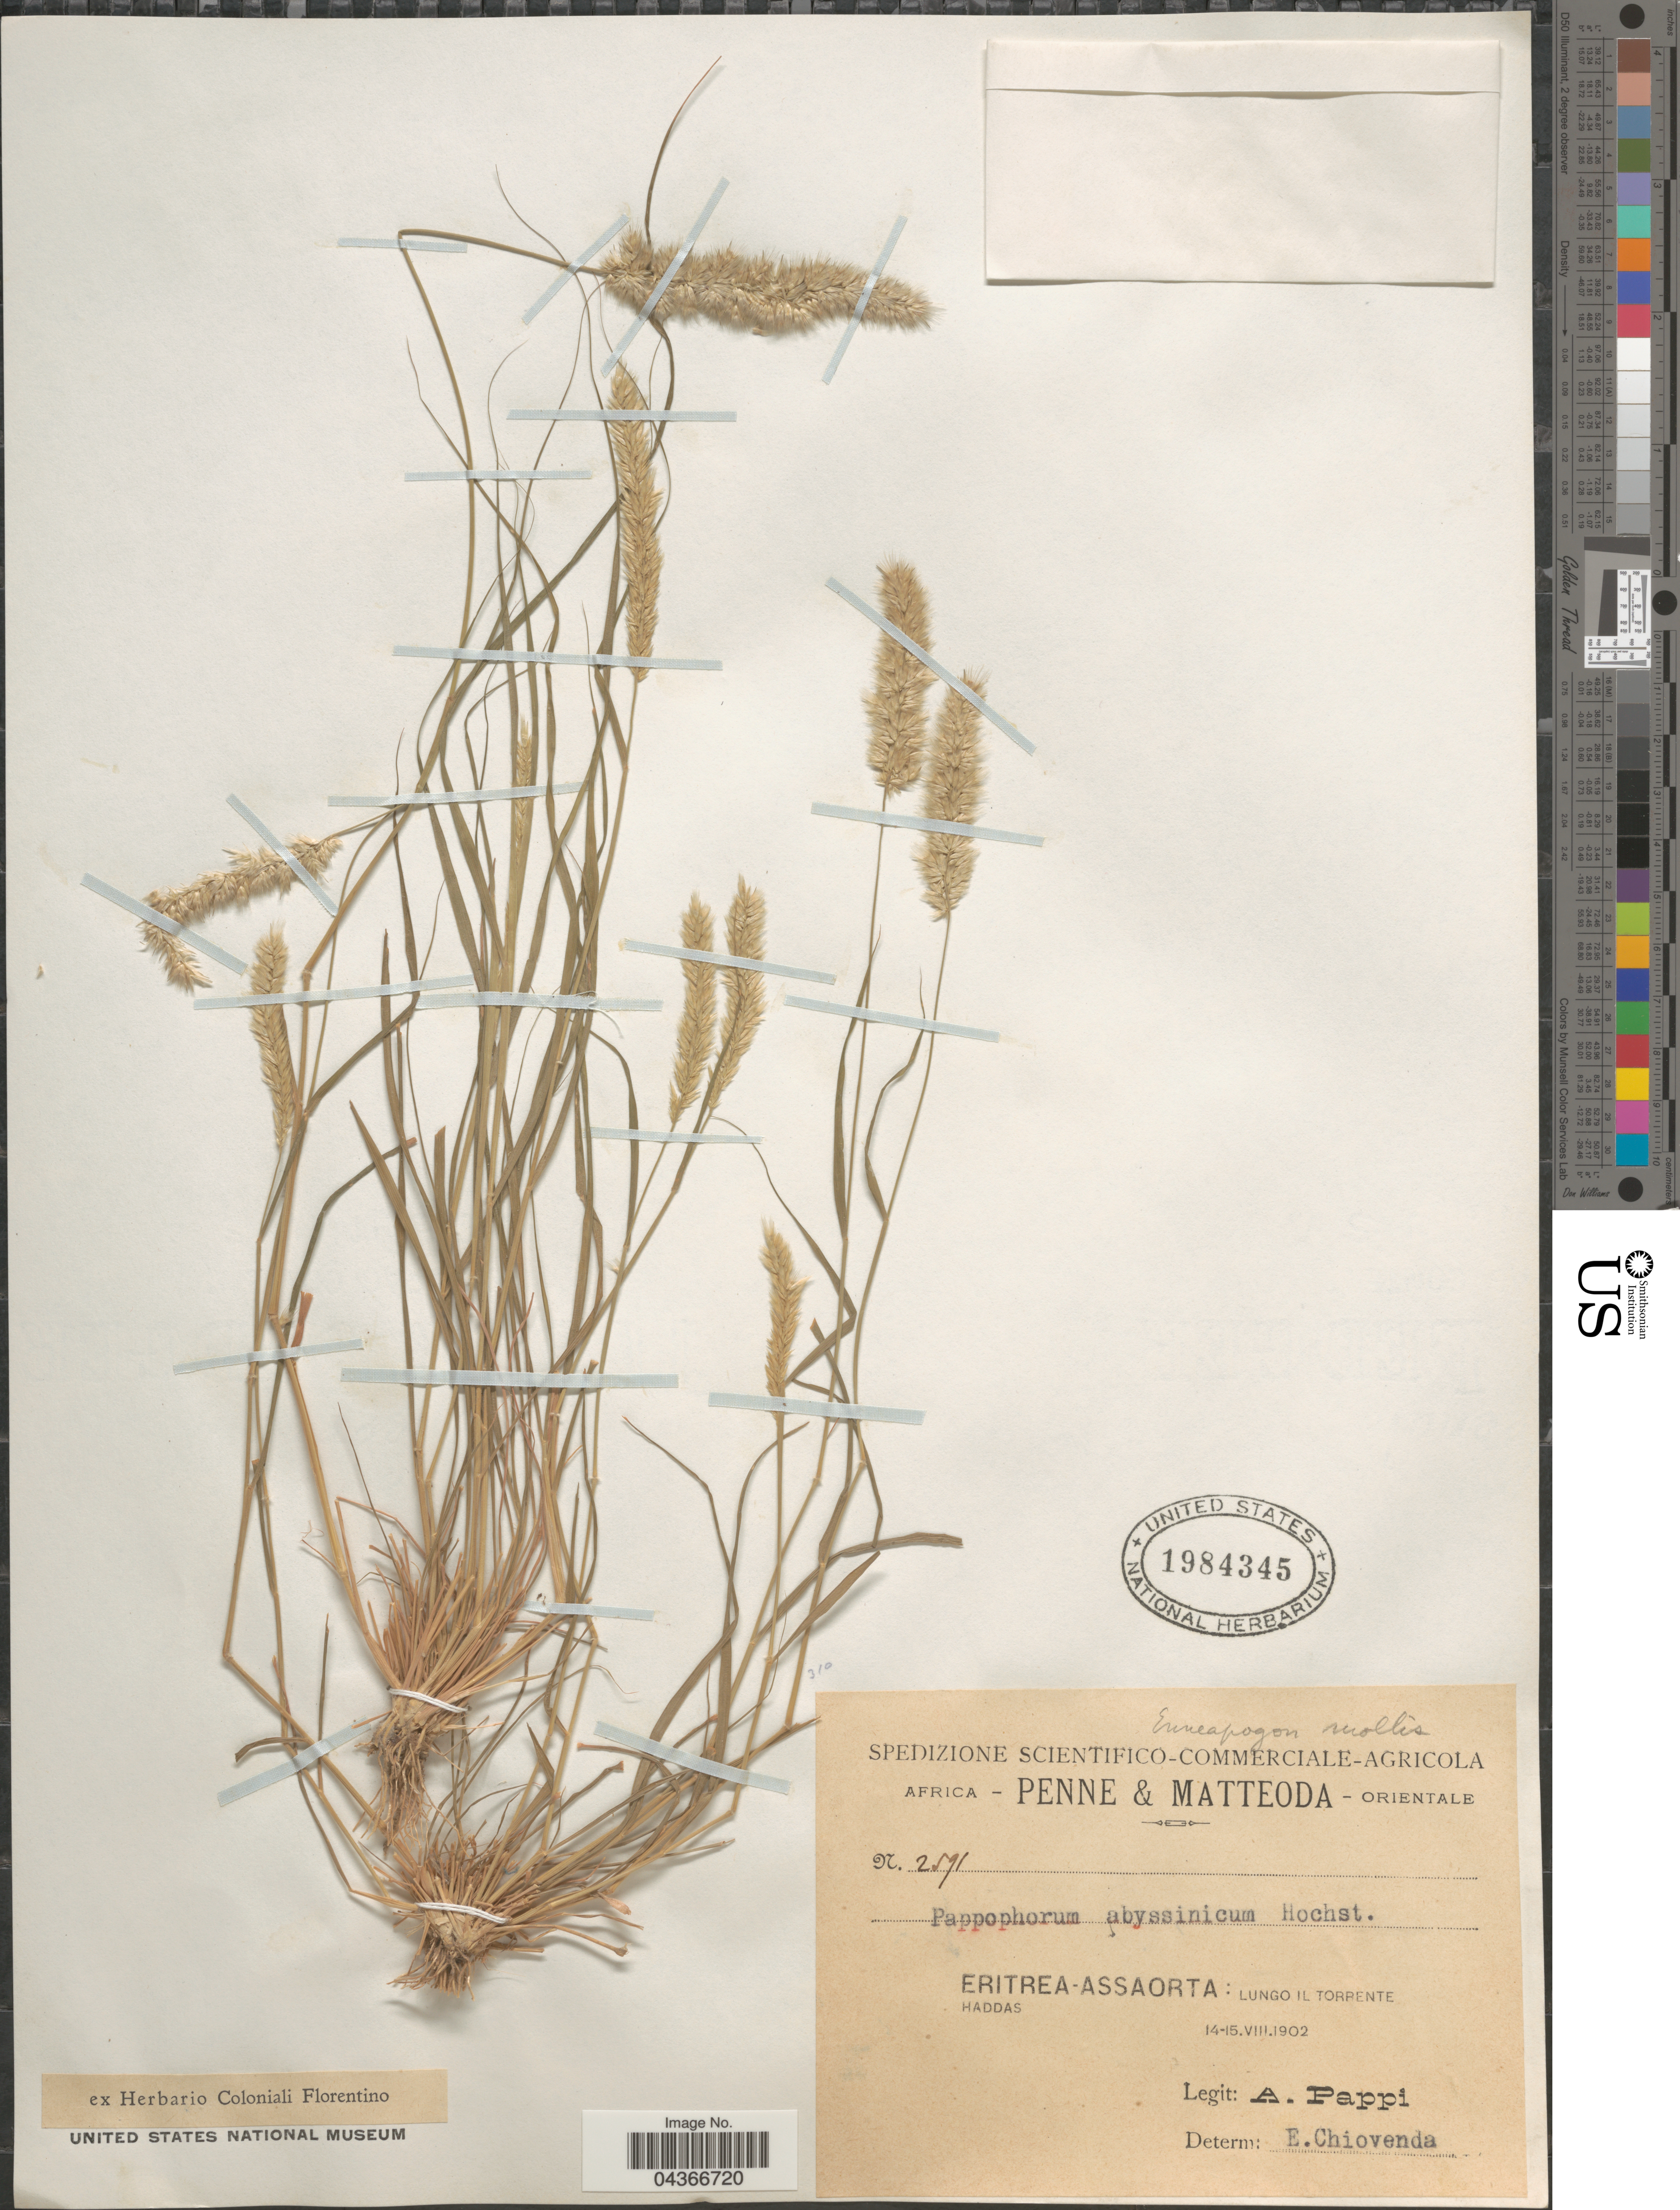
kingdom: Plantae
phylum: Tracheophyta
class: Liliopsida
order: Poales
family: Poaceae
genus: Enneapogon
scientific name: Enneapogon cenchroides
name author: (Licht. ex Roem. & Schult.) C.E. Hubb.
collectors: A. Pappi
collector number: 2591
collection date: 1902-08-14/1902-08-15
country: Eritrea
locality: Africa Orientale. Assaorta; Lungo il Torrente Haddas.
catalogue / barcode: US 1984345